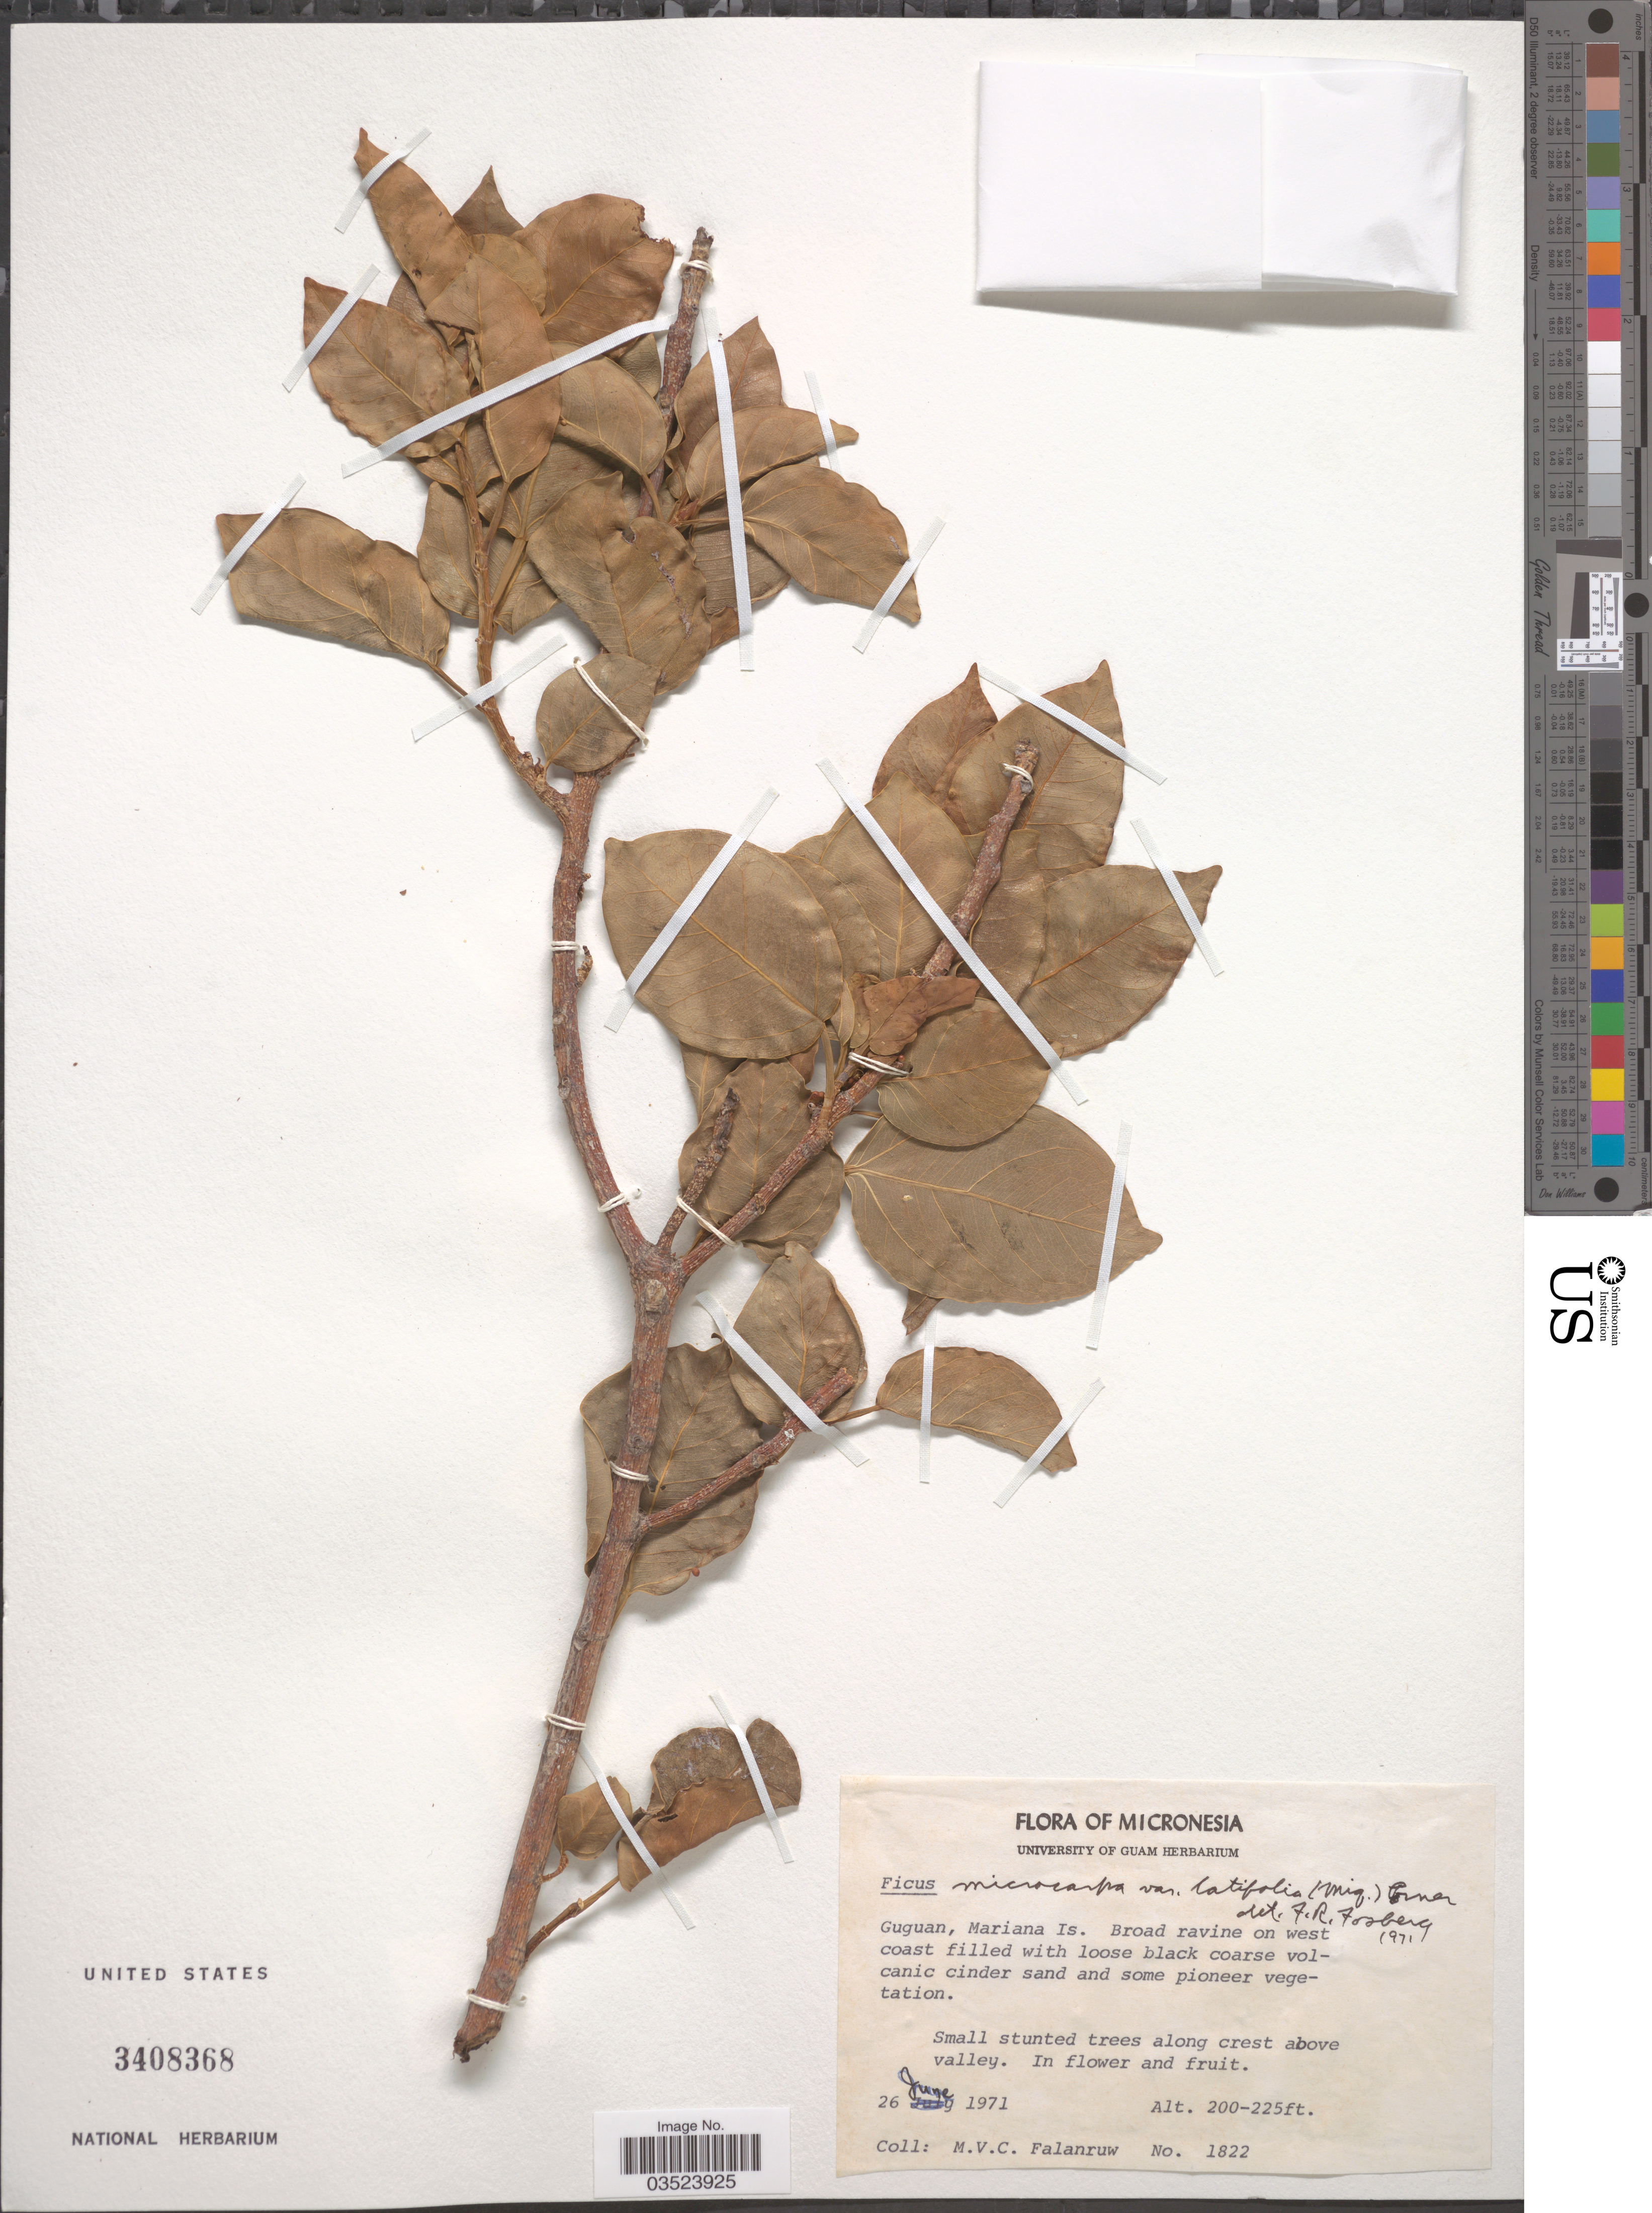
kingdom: Plantae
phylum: Tracheophyta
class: Magnoliopsida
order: Rosales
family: Moraceae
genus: Ficus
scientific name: Ficus microcarpa var. latifolia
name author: (Miq.) Corner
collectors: M. V. Falanruw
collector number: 1822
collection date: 1971-06-26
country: Northern Mariana Islands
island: Guguan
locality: Guguan, Mariana Is.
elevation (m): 61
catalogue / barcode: US 3408368